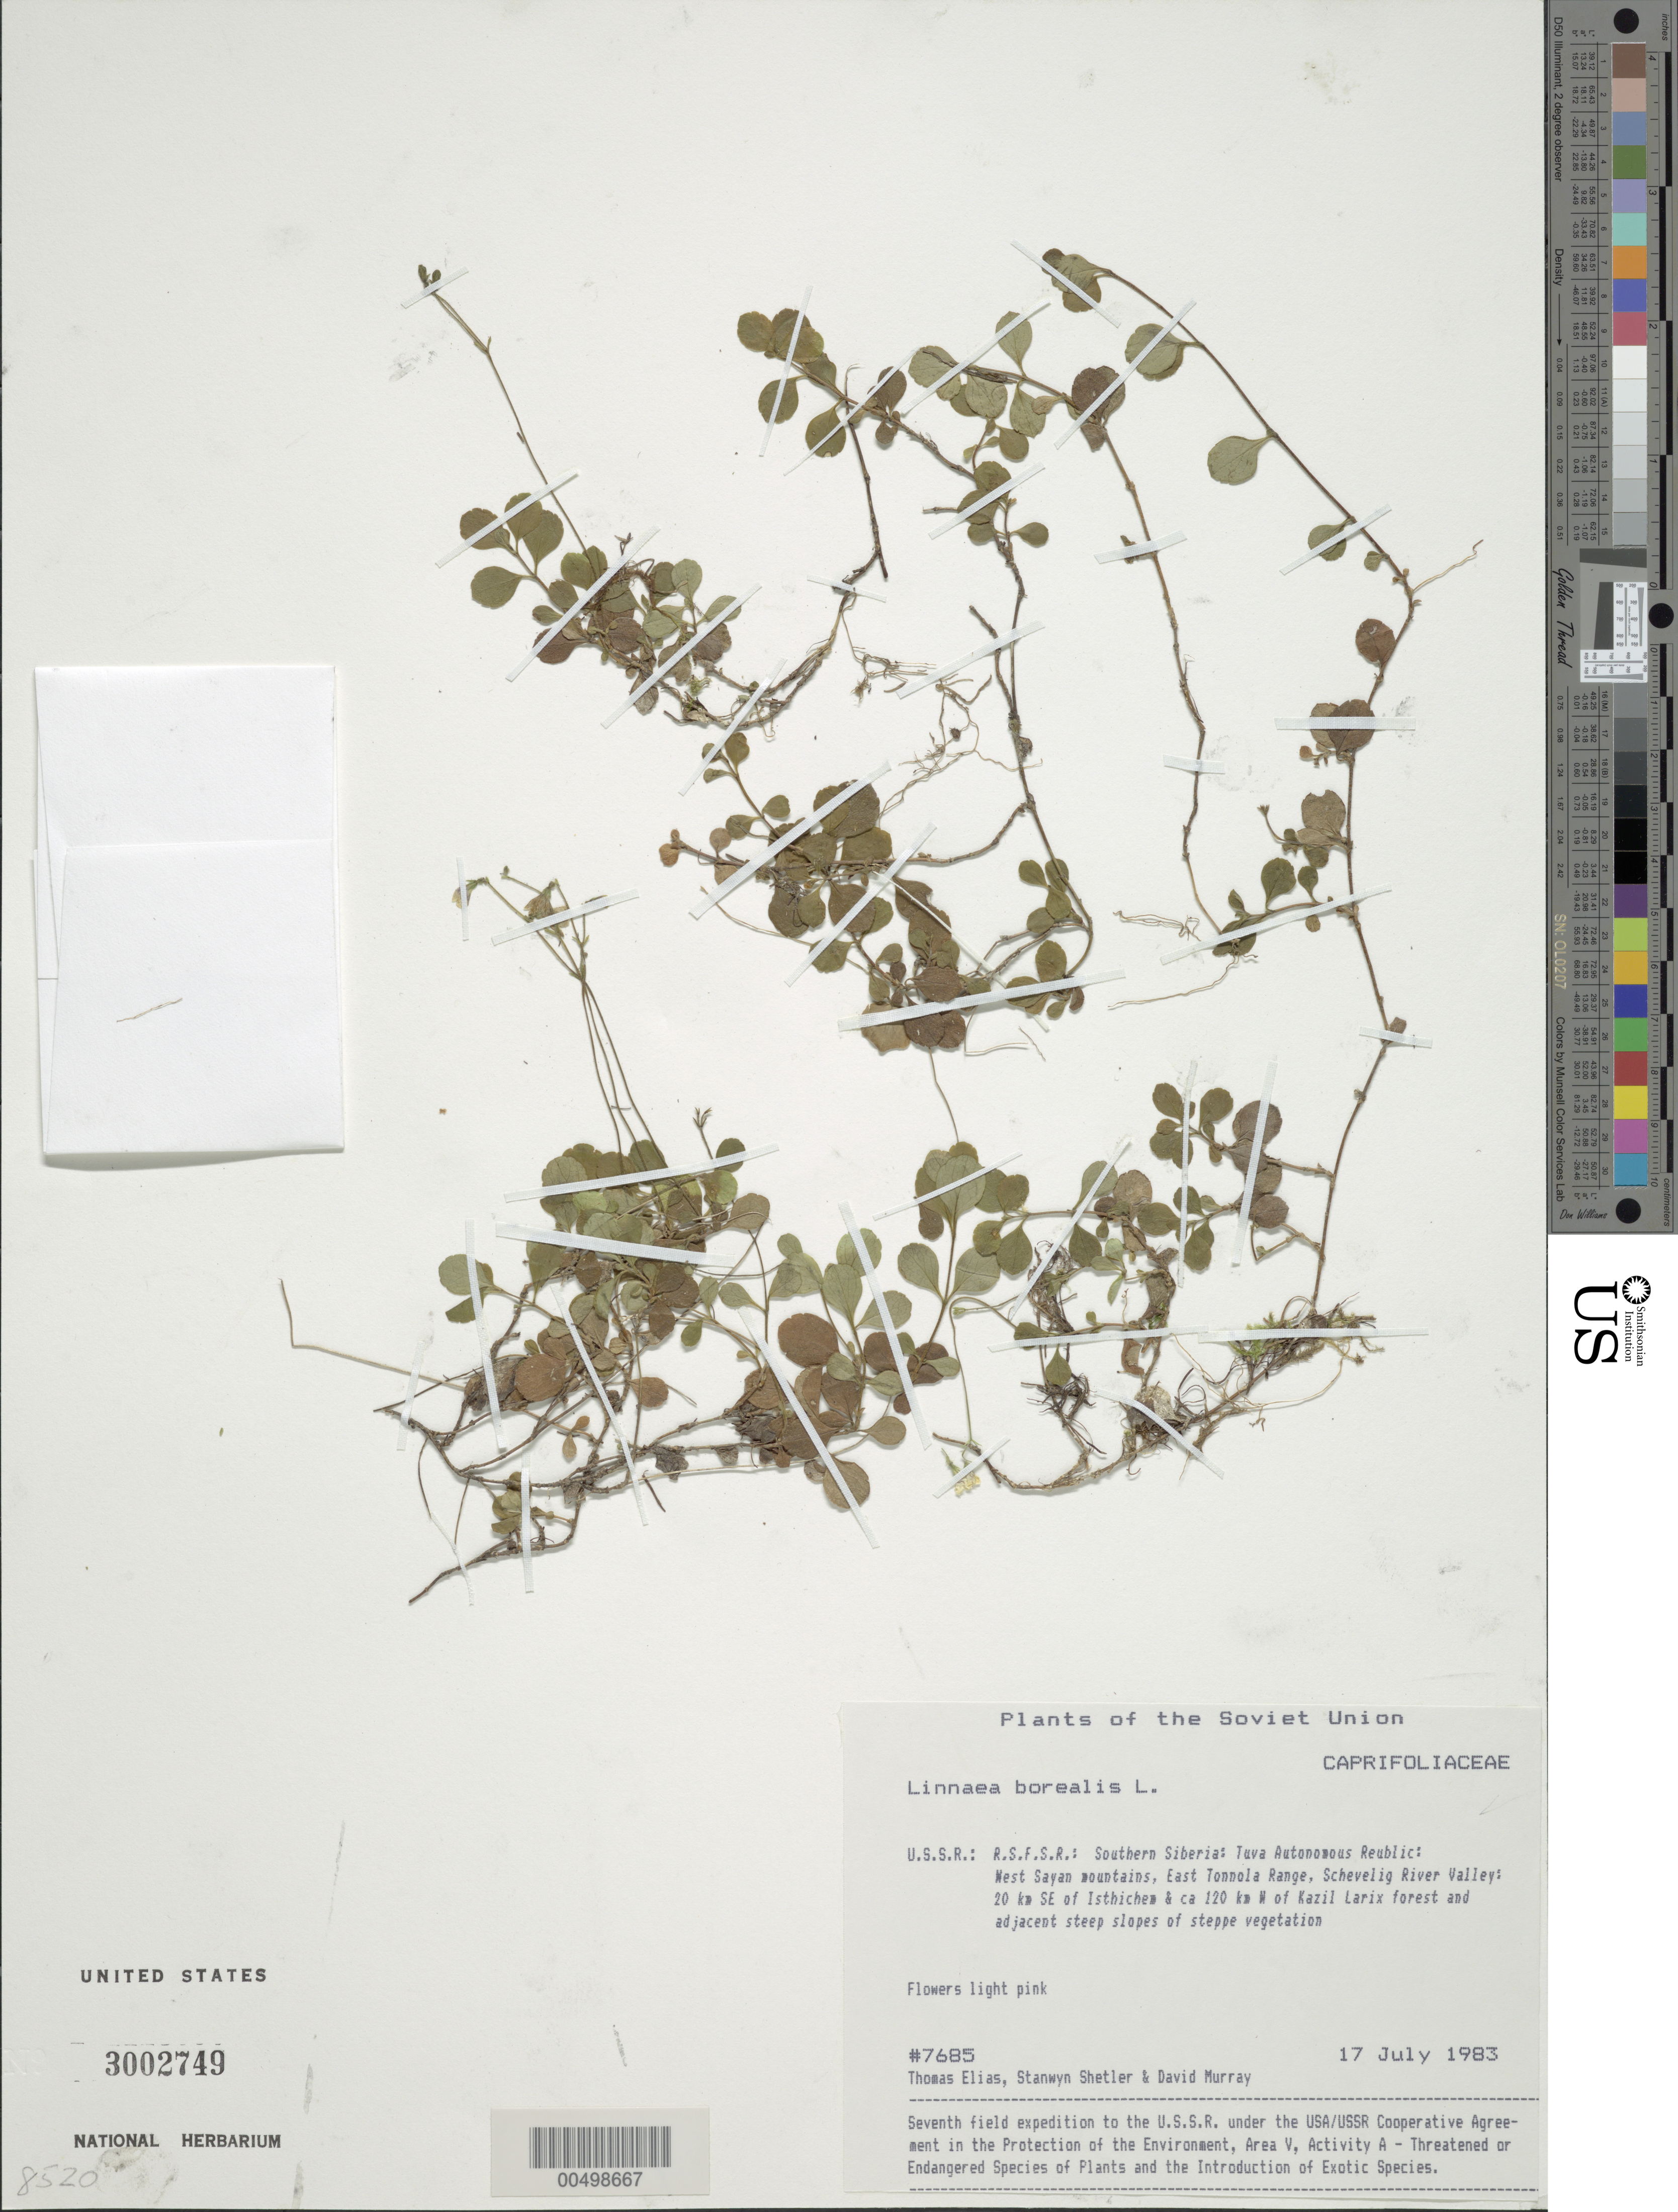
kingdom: Plantae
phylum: Tracheophyta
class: Magnoliopsida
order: Dipsacales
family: Caprifoliaceae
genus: Linnaea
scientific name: Linnaea borealis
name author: L.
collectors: T. Elias, S. Shetler & D. F. Murray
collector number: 7685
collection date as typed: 17 Jul 1983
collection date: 1983-07-17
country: Russian Federation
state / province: Tuva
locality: West Sayan Mountains, E Tonnola [Tannu-Ola] Range, Schevelig River Valley, 20 km SE of Isthichem [Ishti-Khem], *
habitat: Larix forest and adjacent steep slopes of steppe vegetation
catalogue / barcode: US 3002749